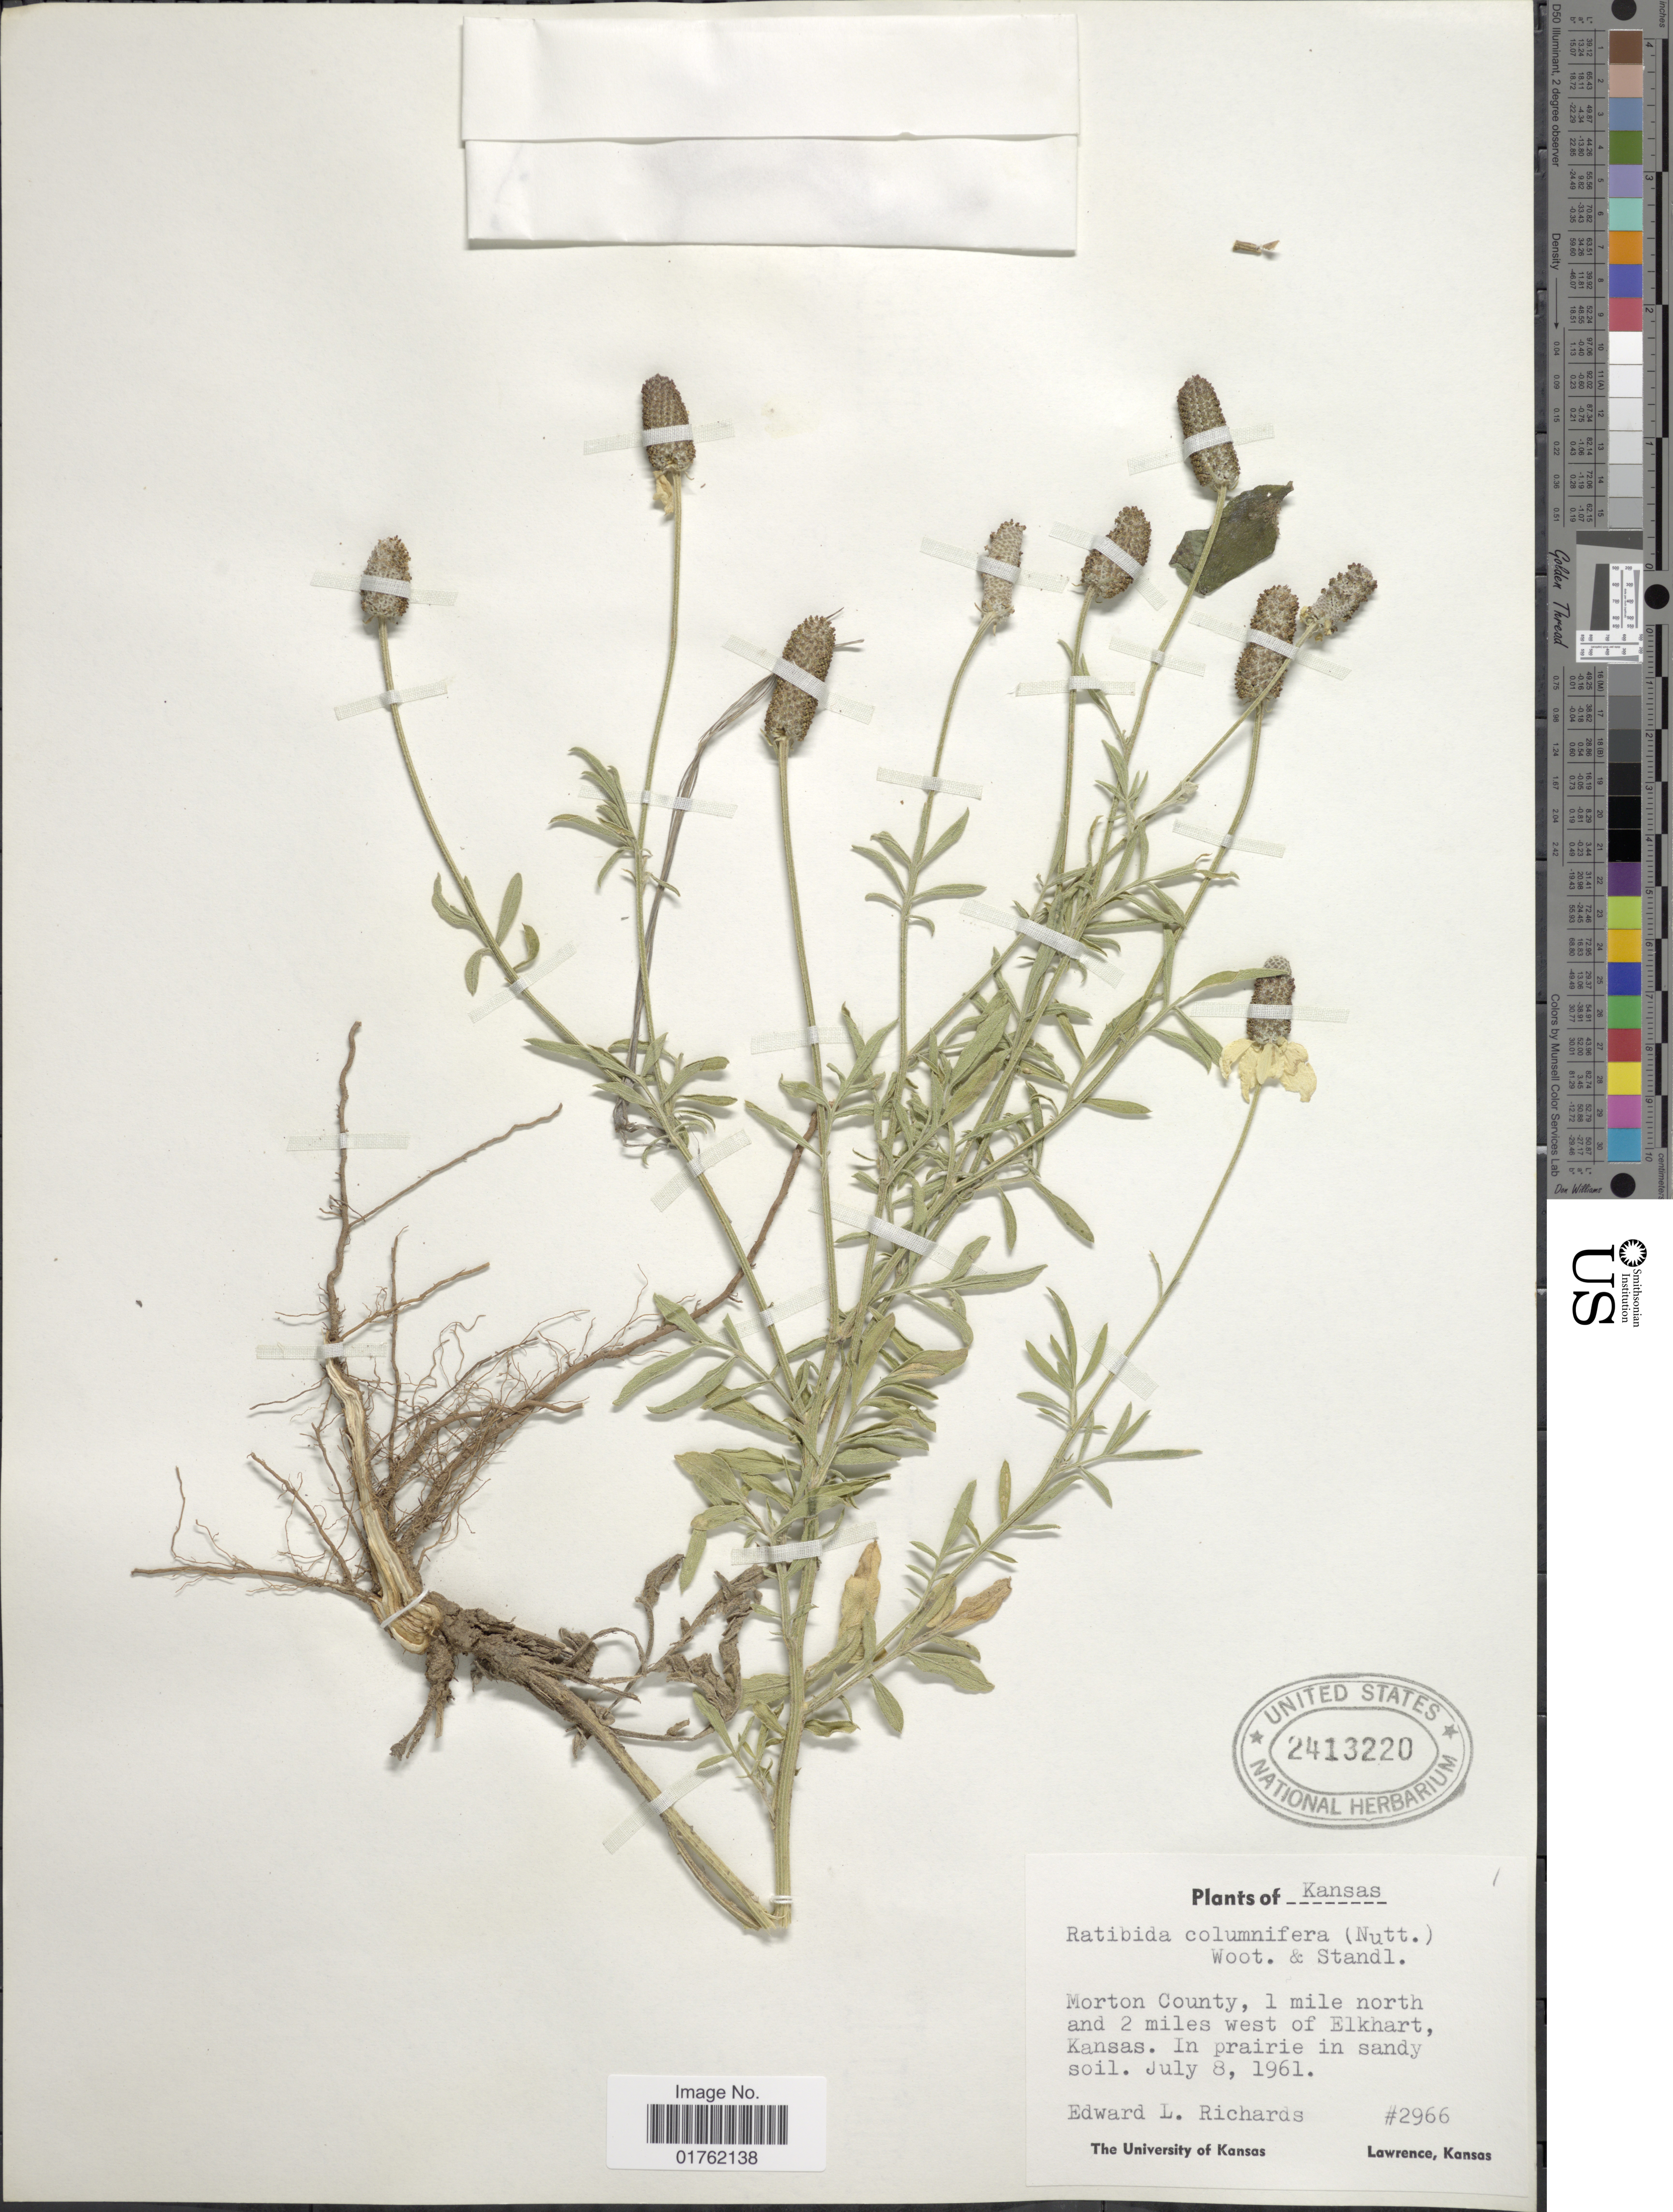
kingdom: Plantae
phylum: Tracheophyta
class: Magnoliopsida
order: Asterales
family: Asteraceae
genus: Ratibida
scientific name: Ratibida columnaris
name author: (Pursh) D. Don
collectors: E. Richards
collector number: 2966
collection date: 1961-07-08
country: United States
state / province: Kansas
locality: Morton County, 1 mile north and 2 miles west of Elkhart, Kansas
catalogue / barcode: US 2413220